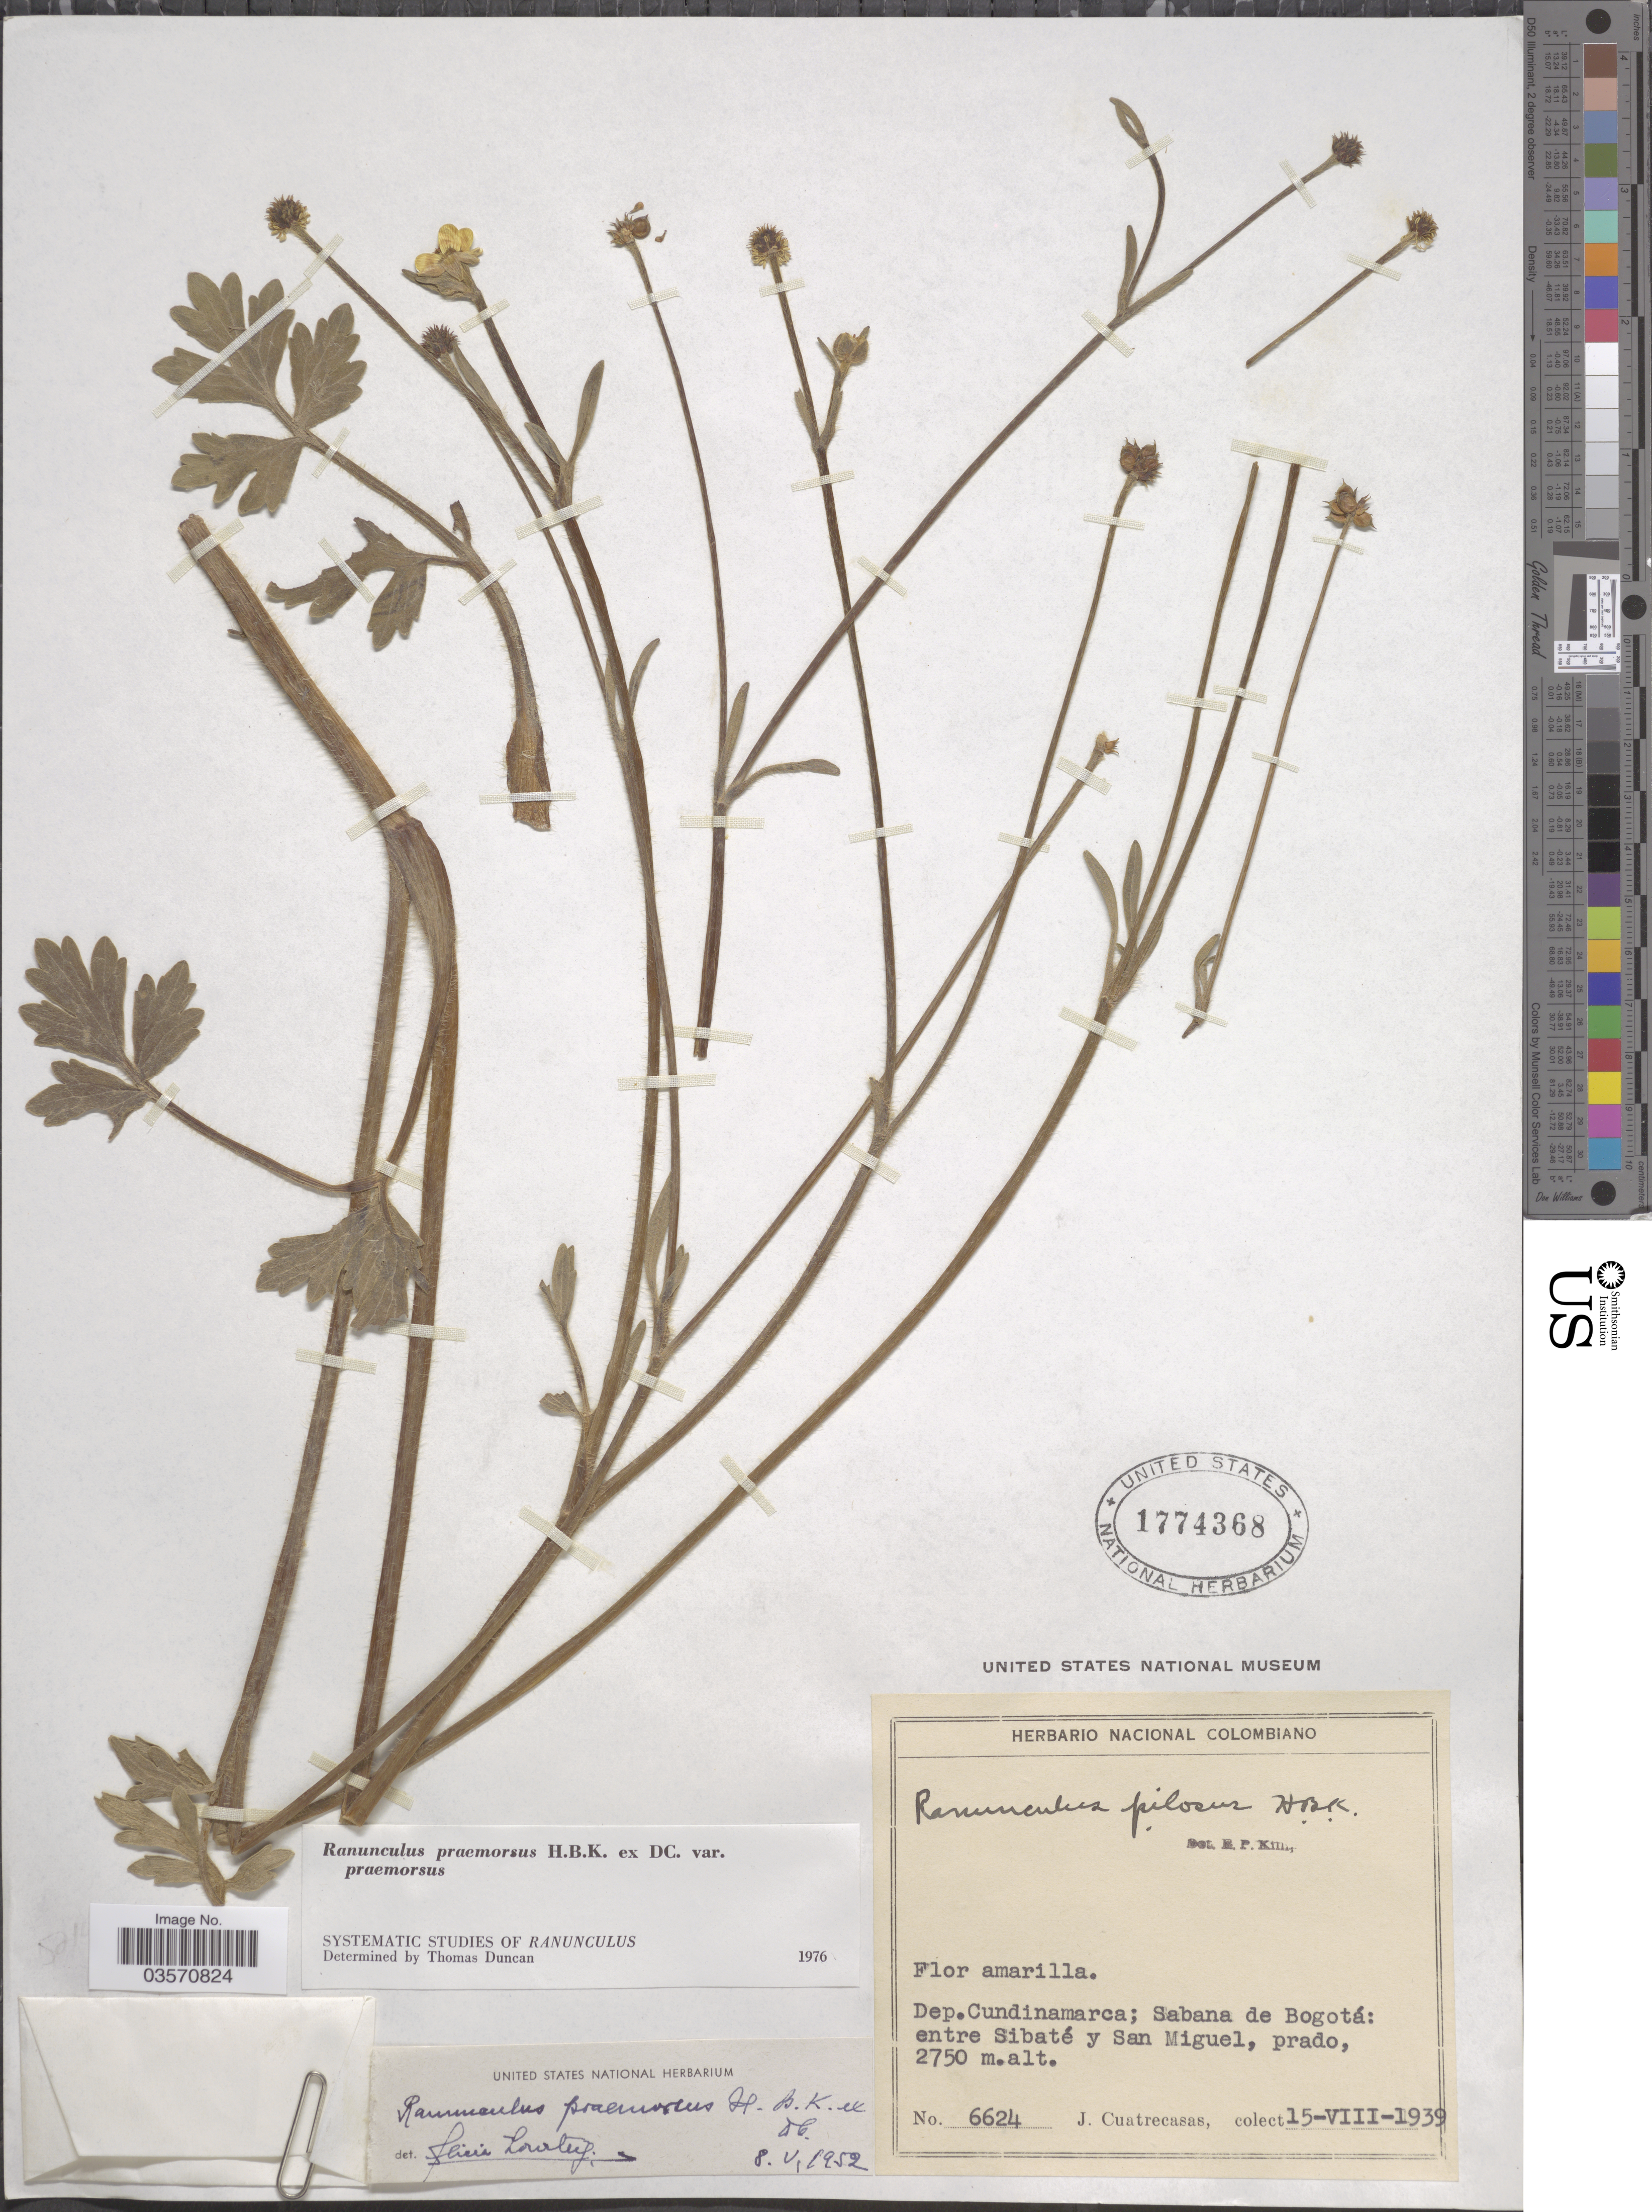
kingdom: Plantae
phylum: Tracheophyta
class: Magnoliopsida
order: Ranunculales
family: Ranunculaceae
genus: Ranunculus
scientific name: Ranunculus praemorsus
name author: Kunth ex DC.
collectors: J. Cuatrecasas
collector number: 6624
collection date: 1939-08-15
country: Colombia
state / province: Cundinamarca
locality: Dep. Cundinamarca; Sabana de Bogotá: entre Sibaté y San Miguel.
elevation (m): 2750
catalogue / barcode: US 1774368